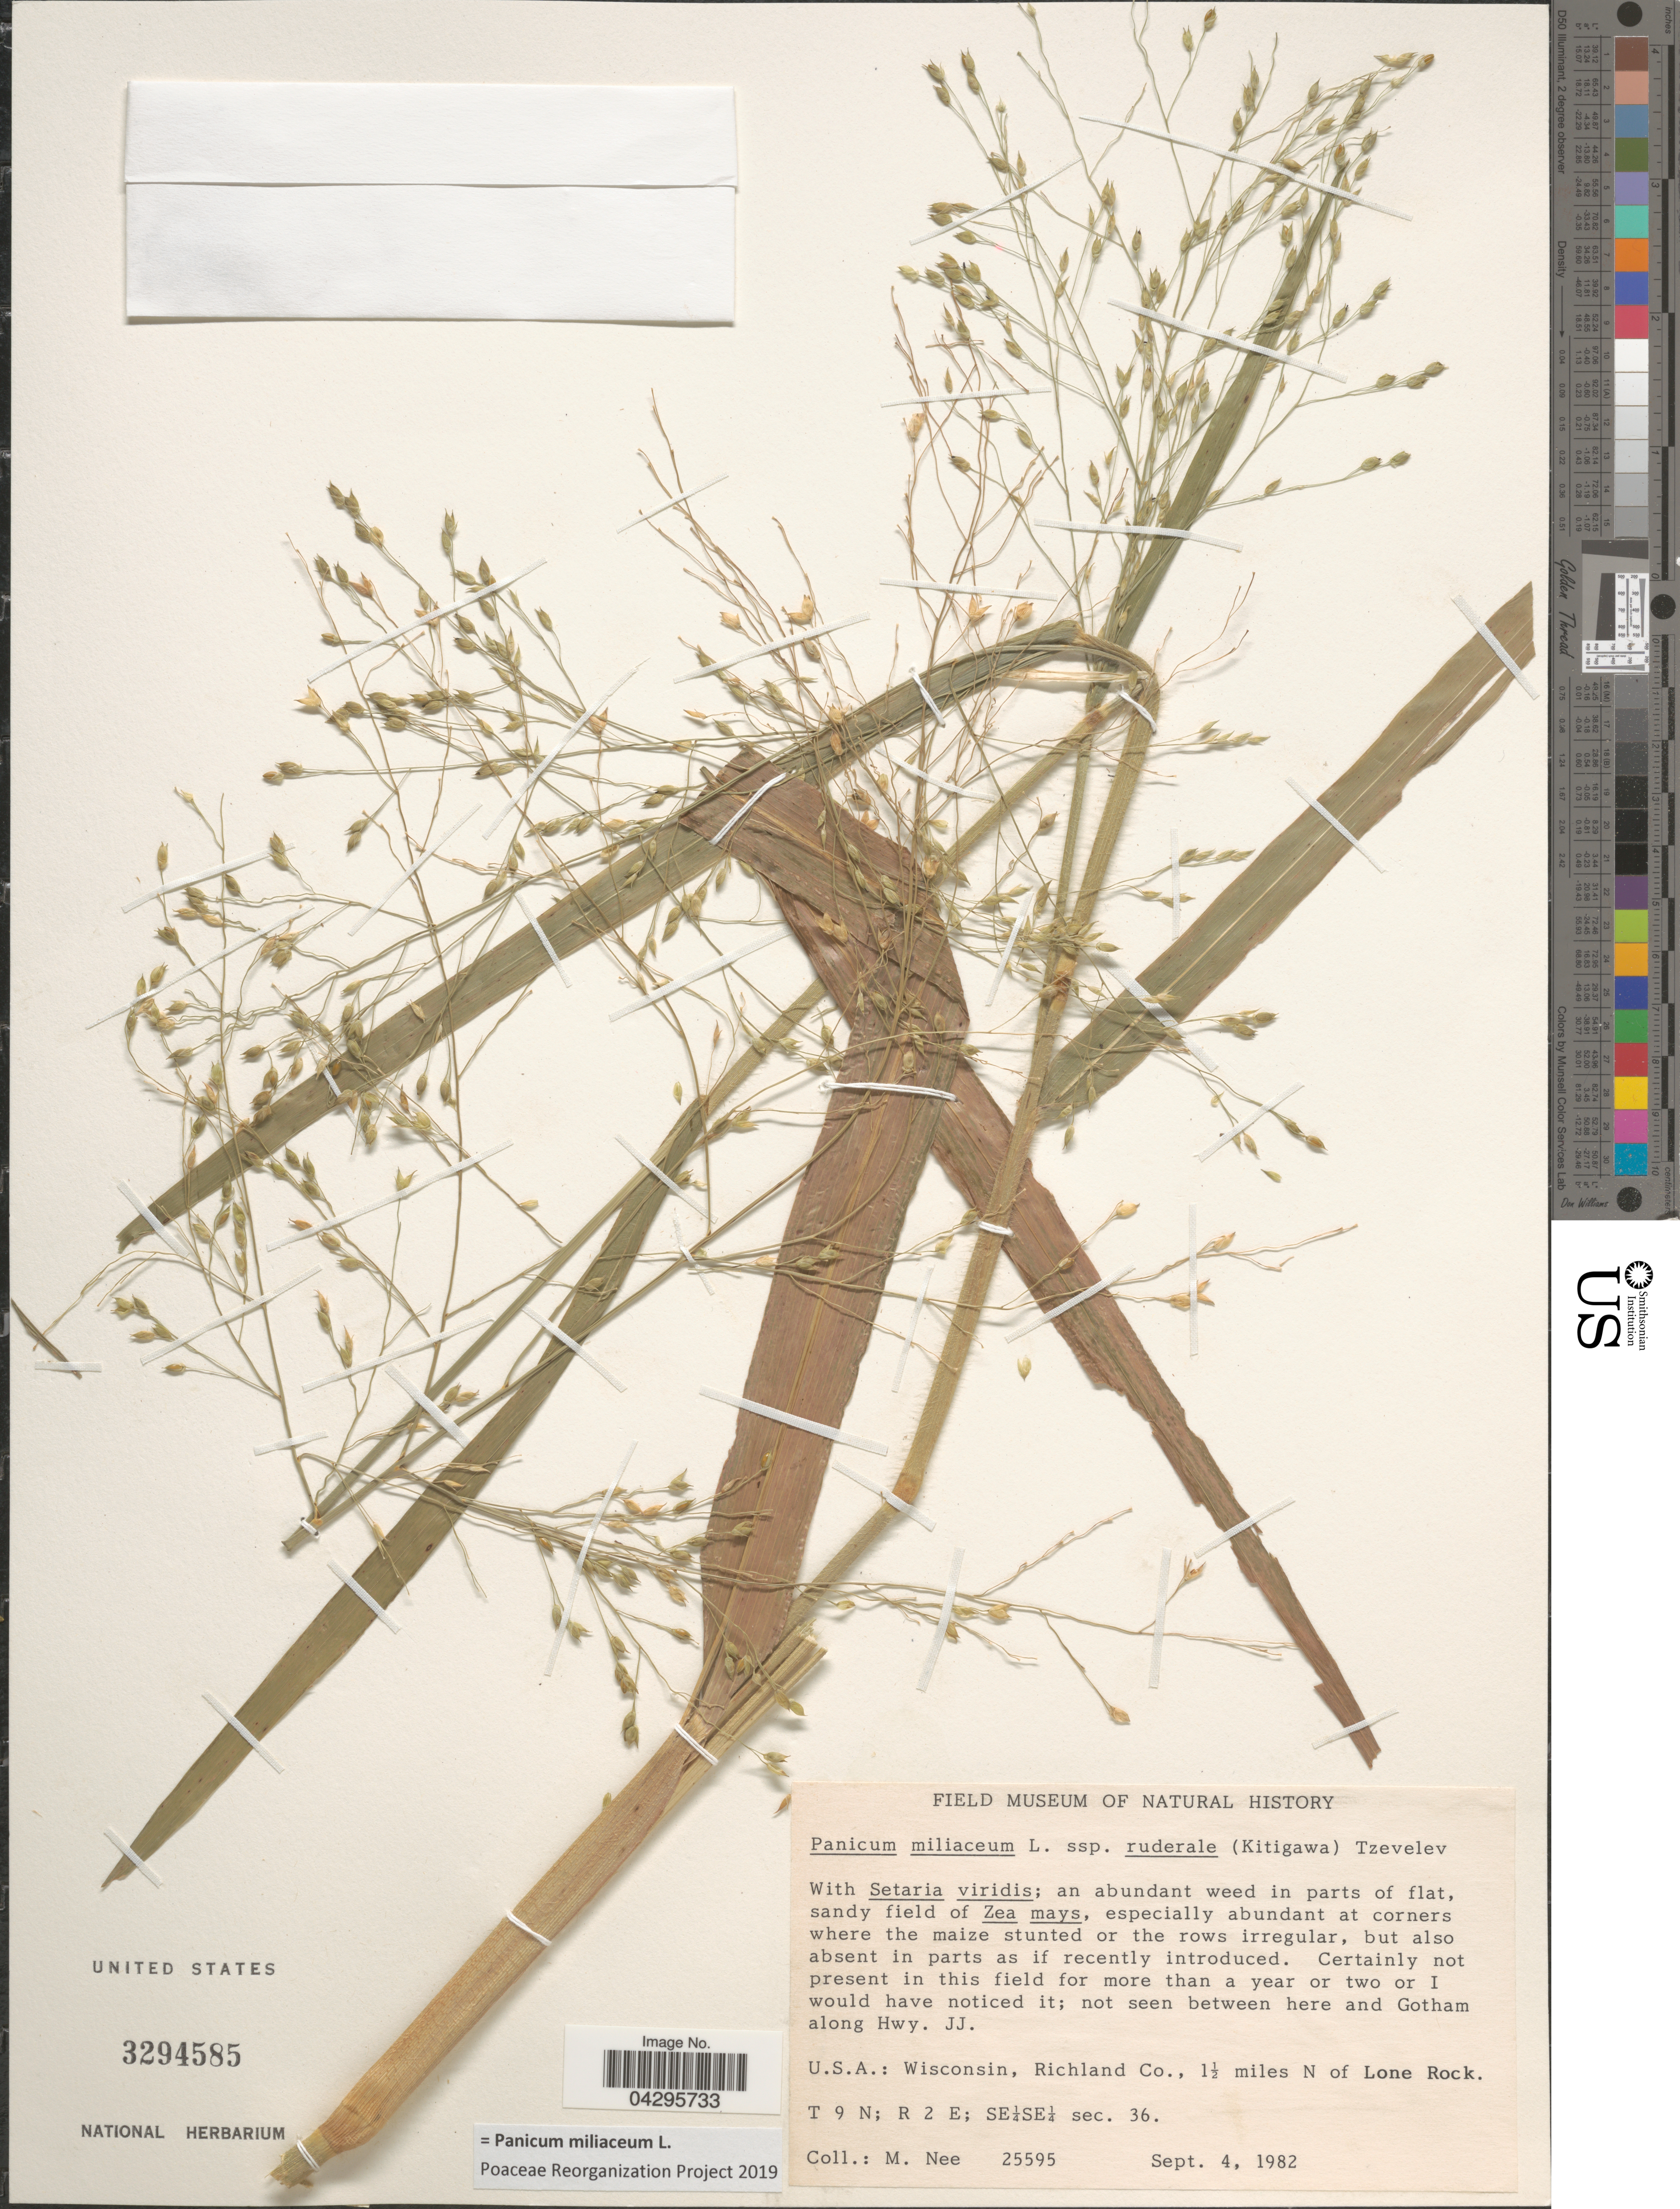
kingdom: Plantae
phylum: Tracheophyta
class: Liliopsida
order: Poales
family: Poaceae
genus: Panicum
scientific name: Panicum miliaceum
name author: L.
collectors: M. Nee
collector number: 25595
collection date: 1982-09-04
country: United States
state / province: Wisconsin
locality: Richland Co., 1½ miles N of Lone Rock. T 9 N; R 2 E; SE¼SE¼ sec. 36.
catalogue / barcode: US 3294585